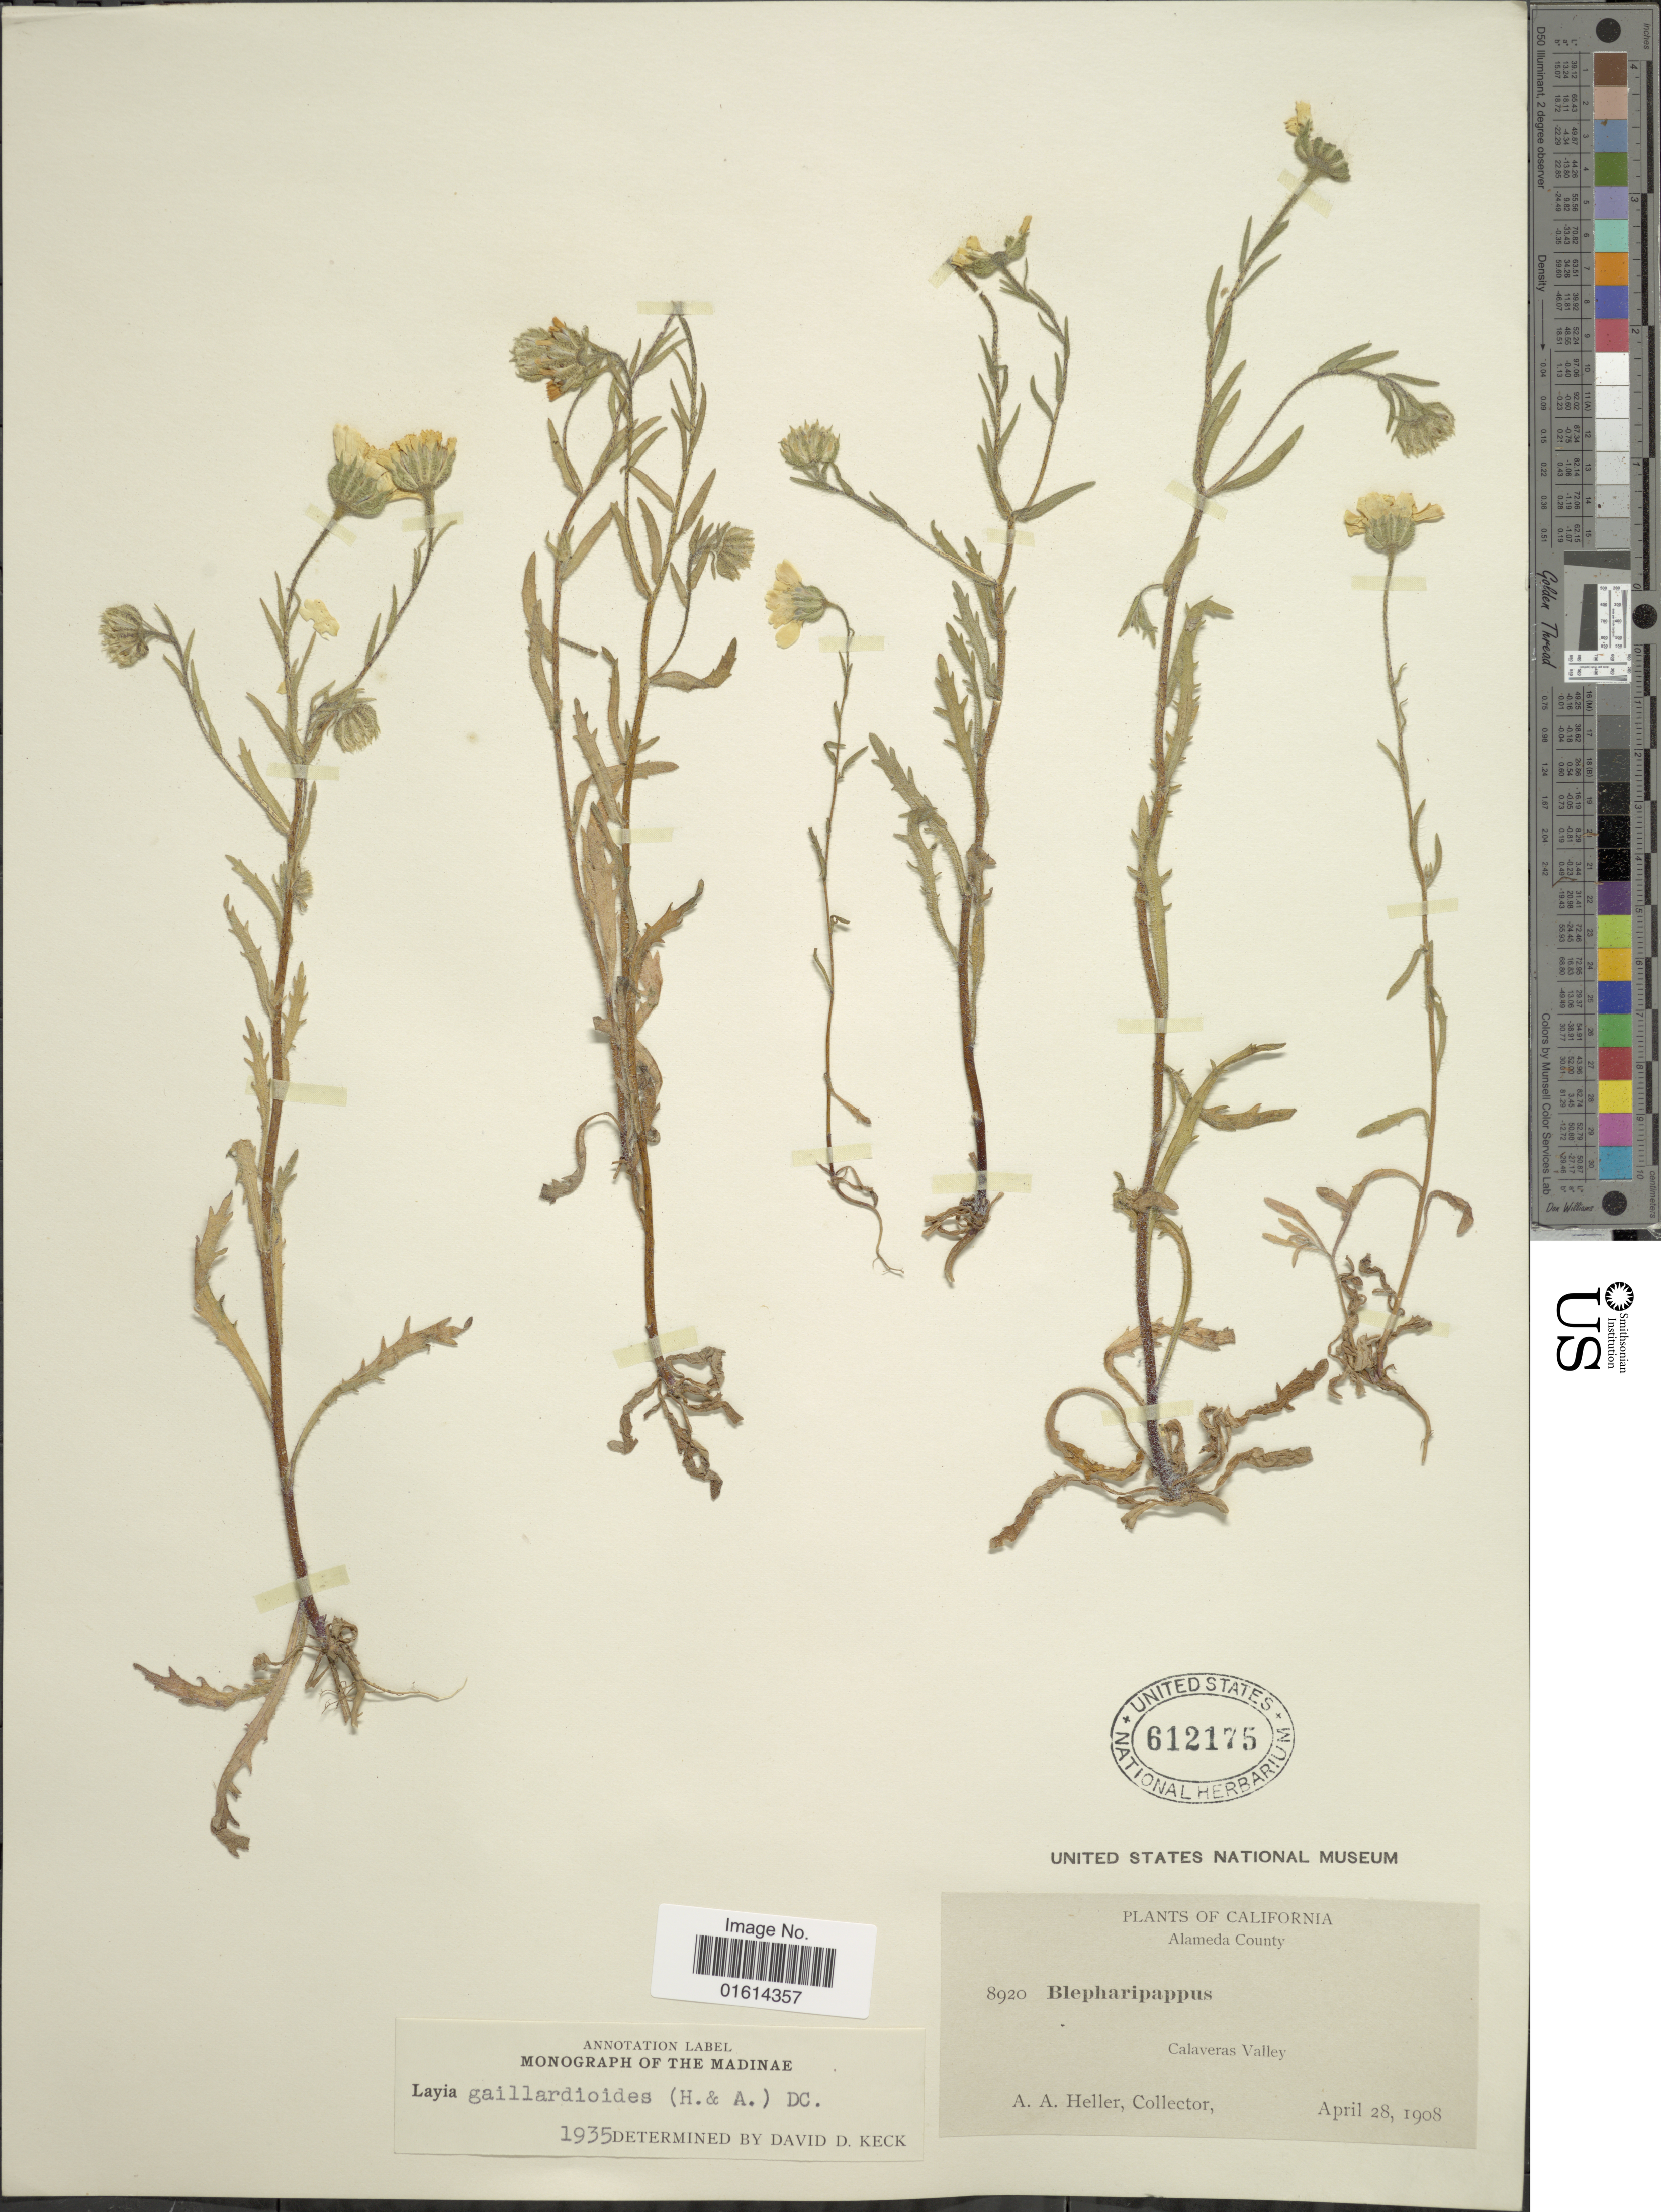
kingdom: Plantae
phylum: Tracheophyta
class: Magnoliopsida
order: Asterales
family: Asteraceae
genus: Layia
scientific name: Layia gaillardioides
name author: (Hook. & Arn.) DC.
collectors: A. A. Heller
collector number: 8920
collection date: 1908-04-28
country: United States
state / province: California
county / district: Alameda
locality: Alameda County, Calaveras Valley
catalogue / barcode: US 612175